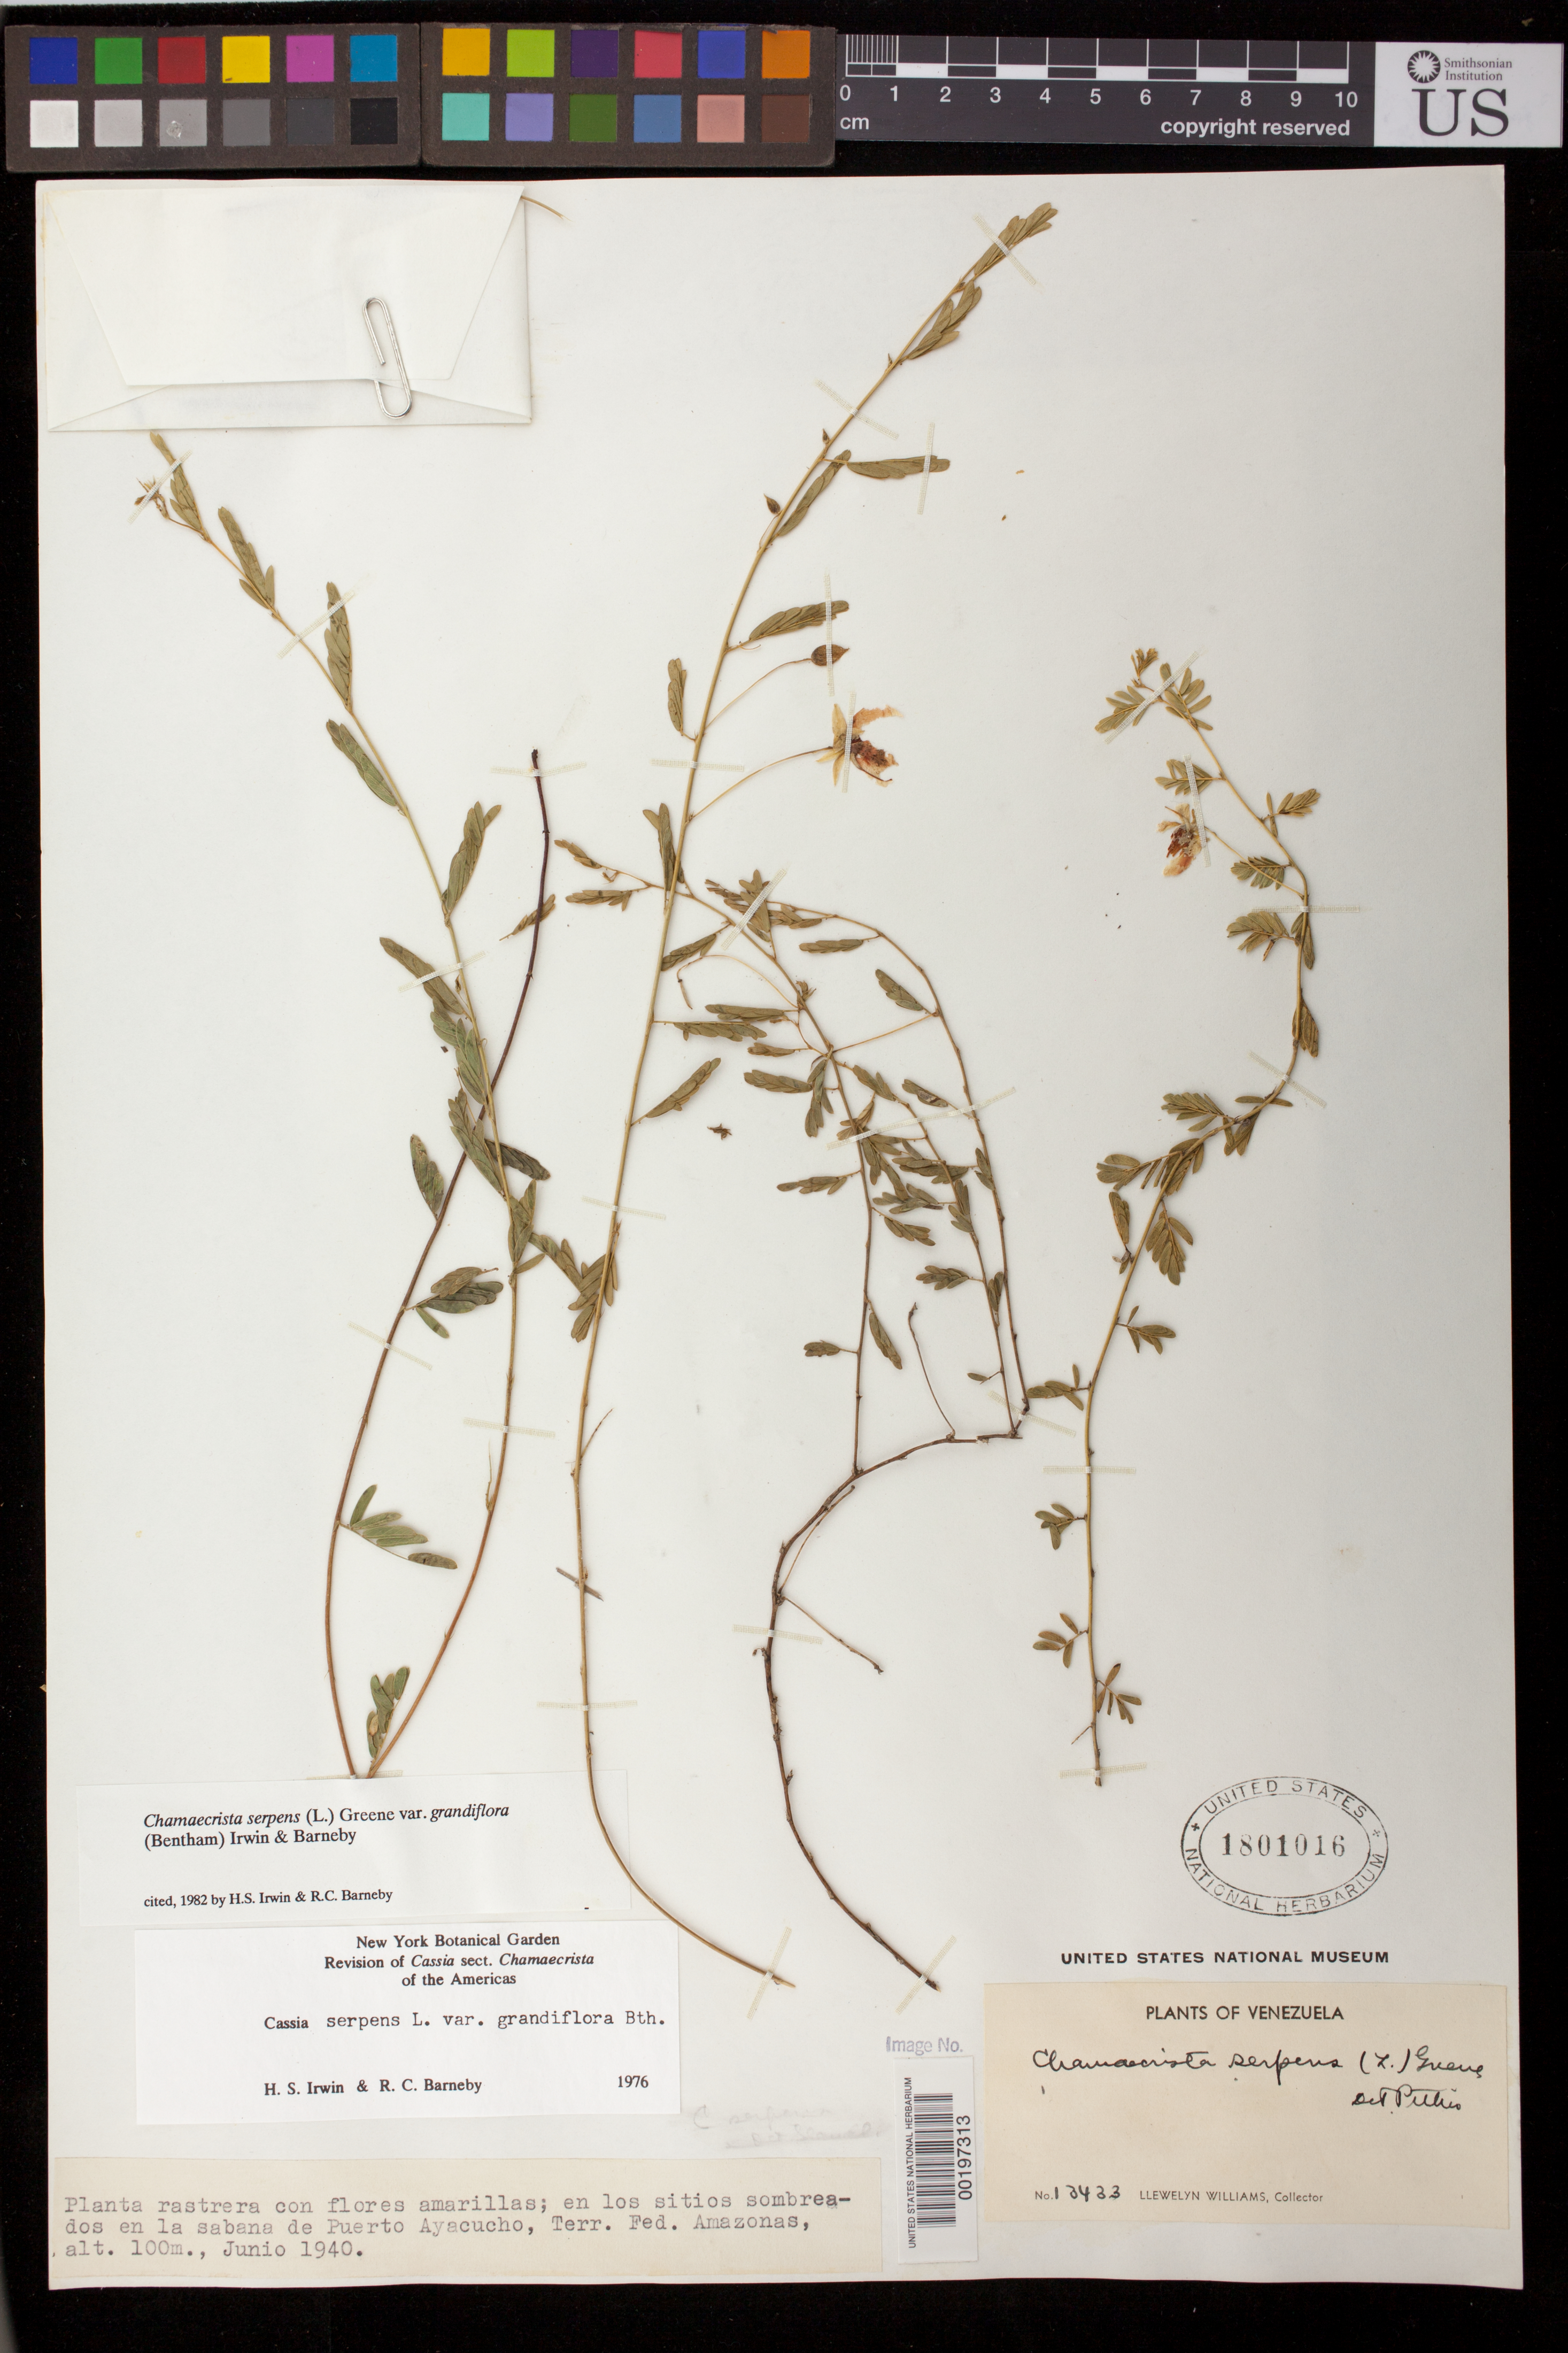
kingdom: Plantae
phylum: Tracheophyta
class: Magnoliopsida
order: Fabales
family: Fabaceae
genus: Chamaecrista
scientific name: Chamaecrista serpens var. grandiflora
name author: (Benth.) H.S. Irwin & Barneby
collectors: Ll. Williams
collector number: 13433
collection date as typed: Jun 1940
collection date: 1940-06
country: Venezuela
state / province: Amazonas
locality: En la sabana de Puerto Ayacucho, Terr. Fed. Amazonas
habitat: En los sitios sombreados en la sabana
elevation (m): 100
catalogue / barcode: US 1801016